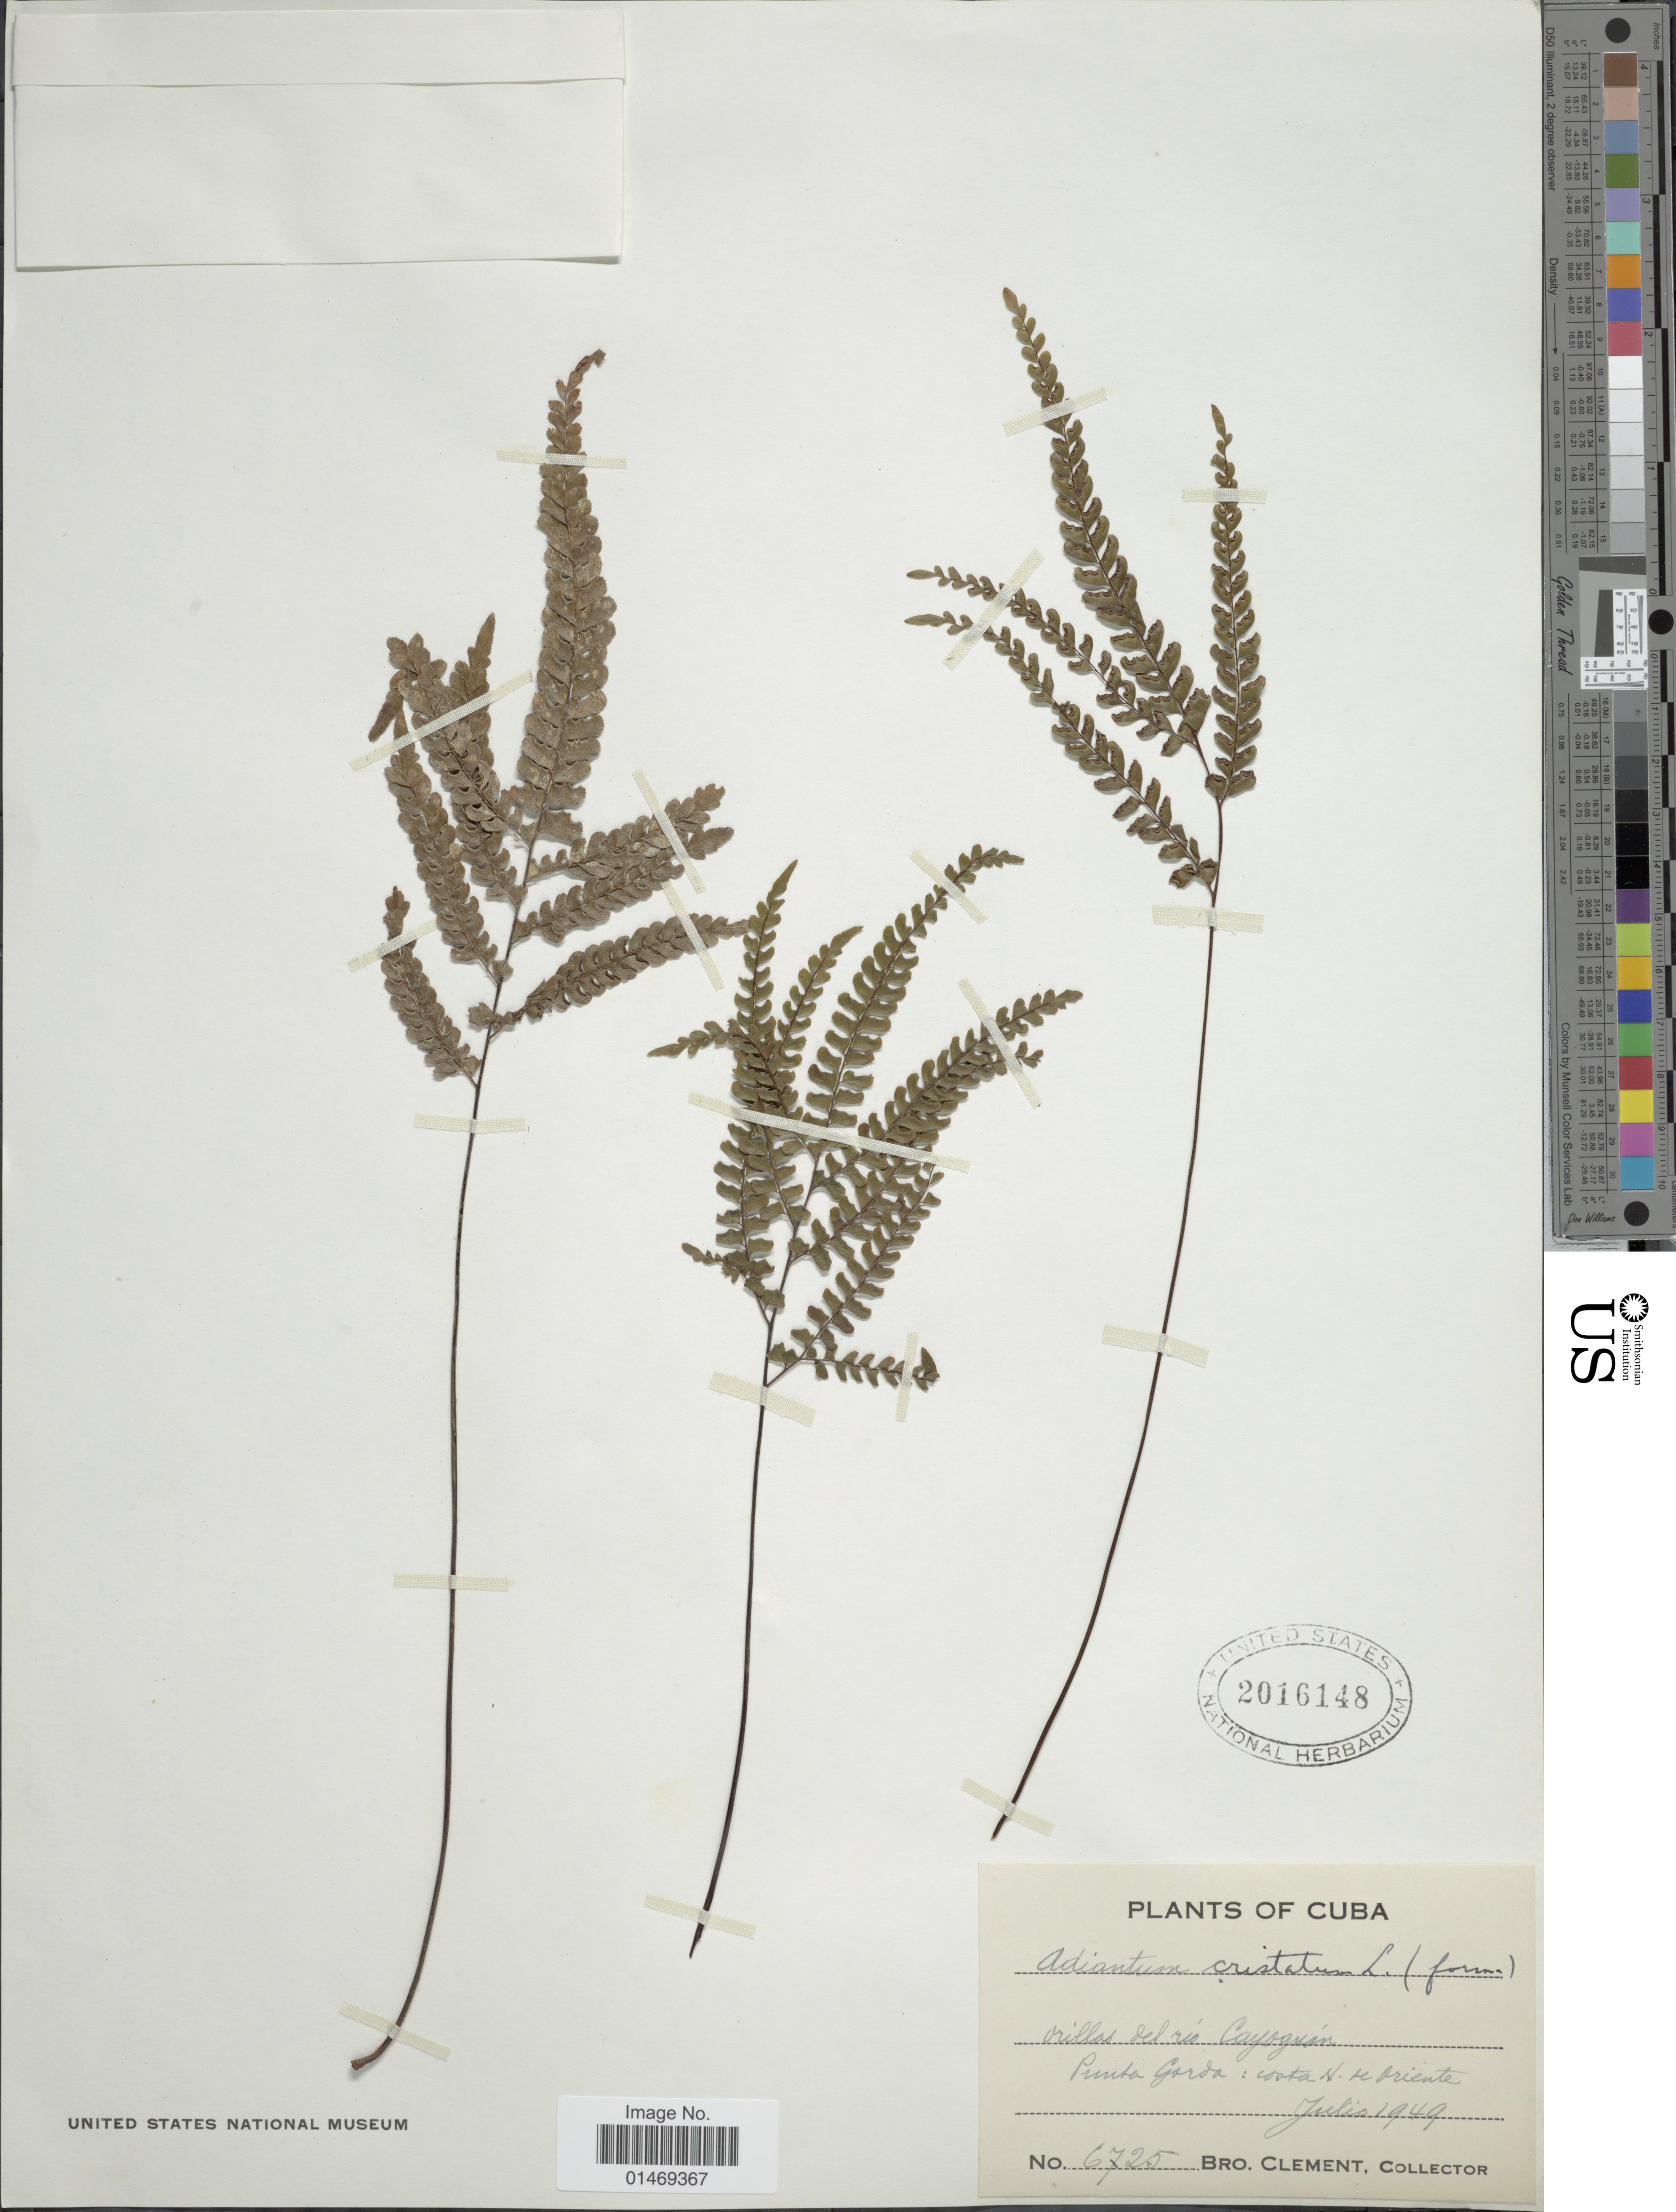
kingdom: Plantae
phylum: Tracheophyta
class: Polypodiopsida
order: Polypodiales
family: Pteridaceae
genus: Adiantum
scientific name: Adiantum pyramidale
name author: (L.) Willd.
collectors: B. Clement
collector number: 6725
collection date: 1949-07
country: Cuba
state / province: Oriente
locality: Millas del rio Cayogan, Punta Garda : Costa N.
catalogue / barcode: US 2016148